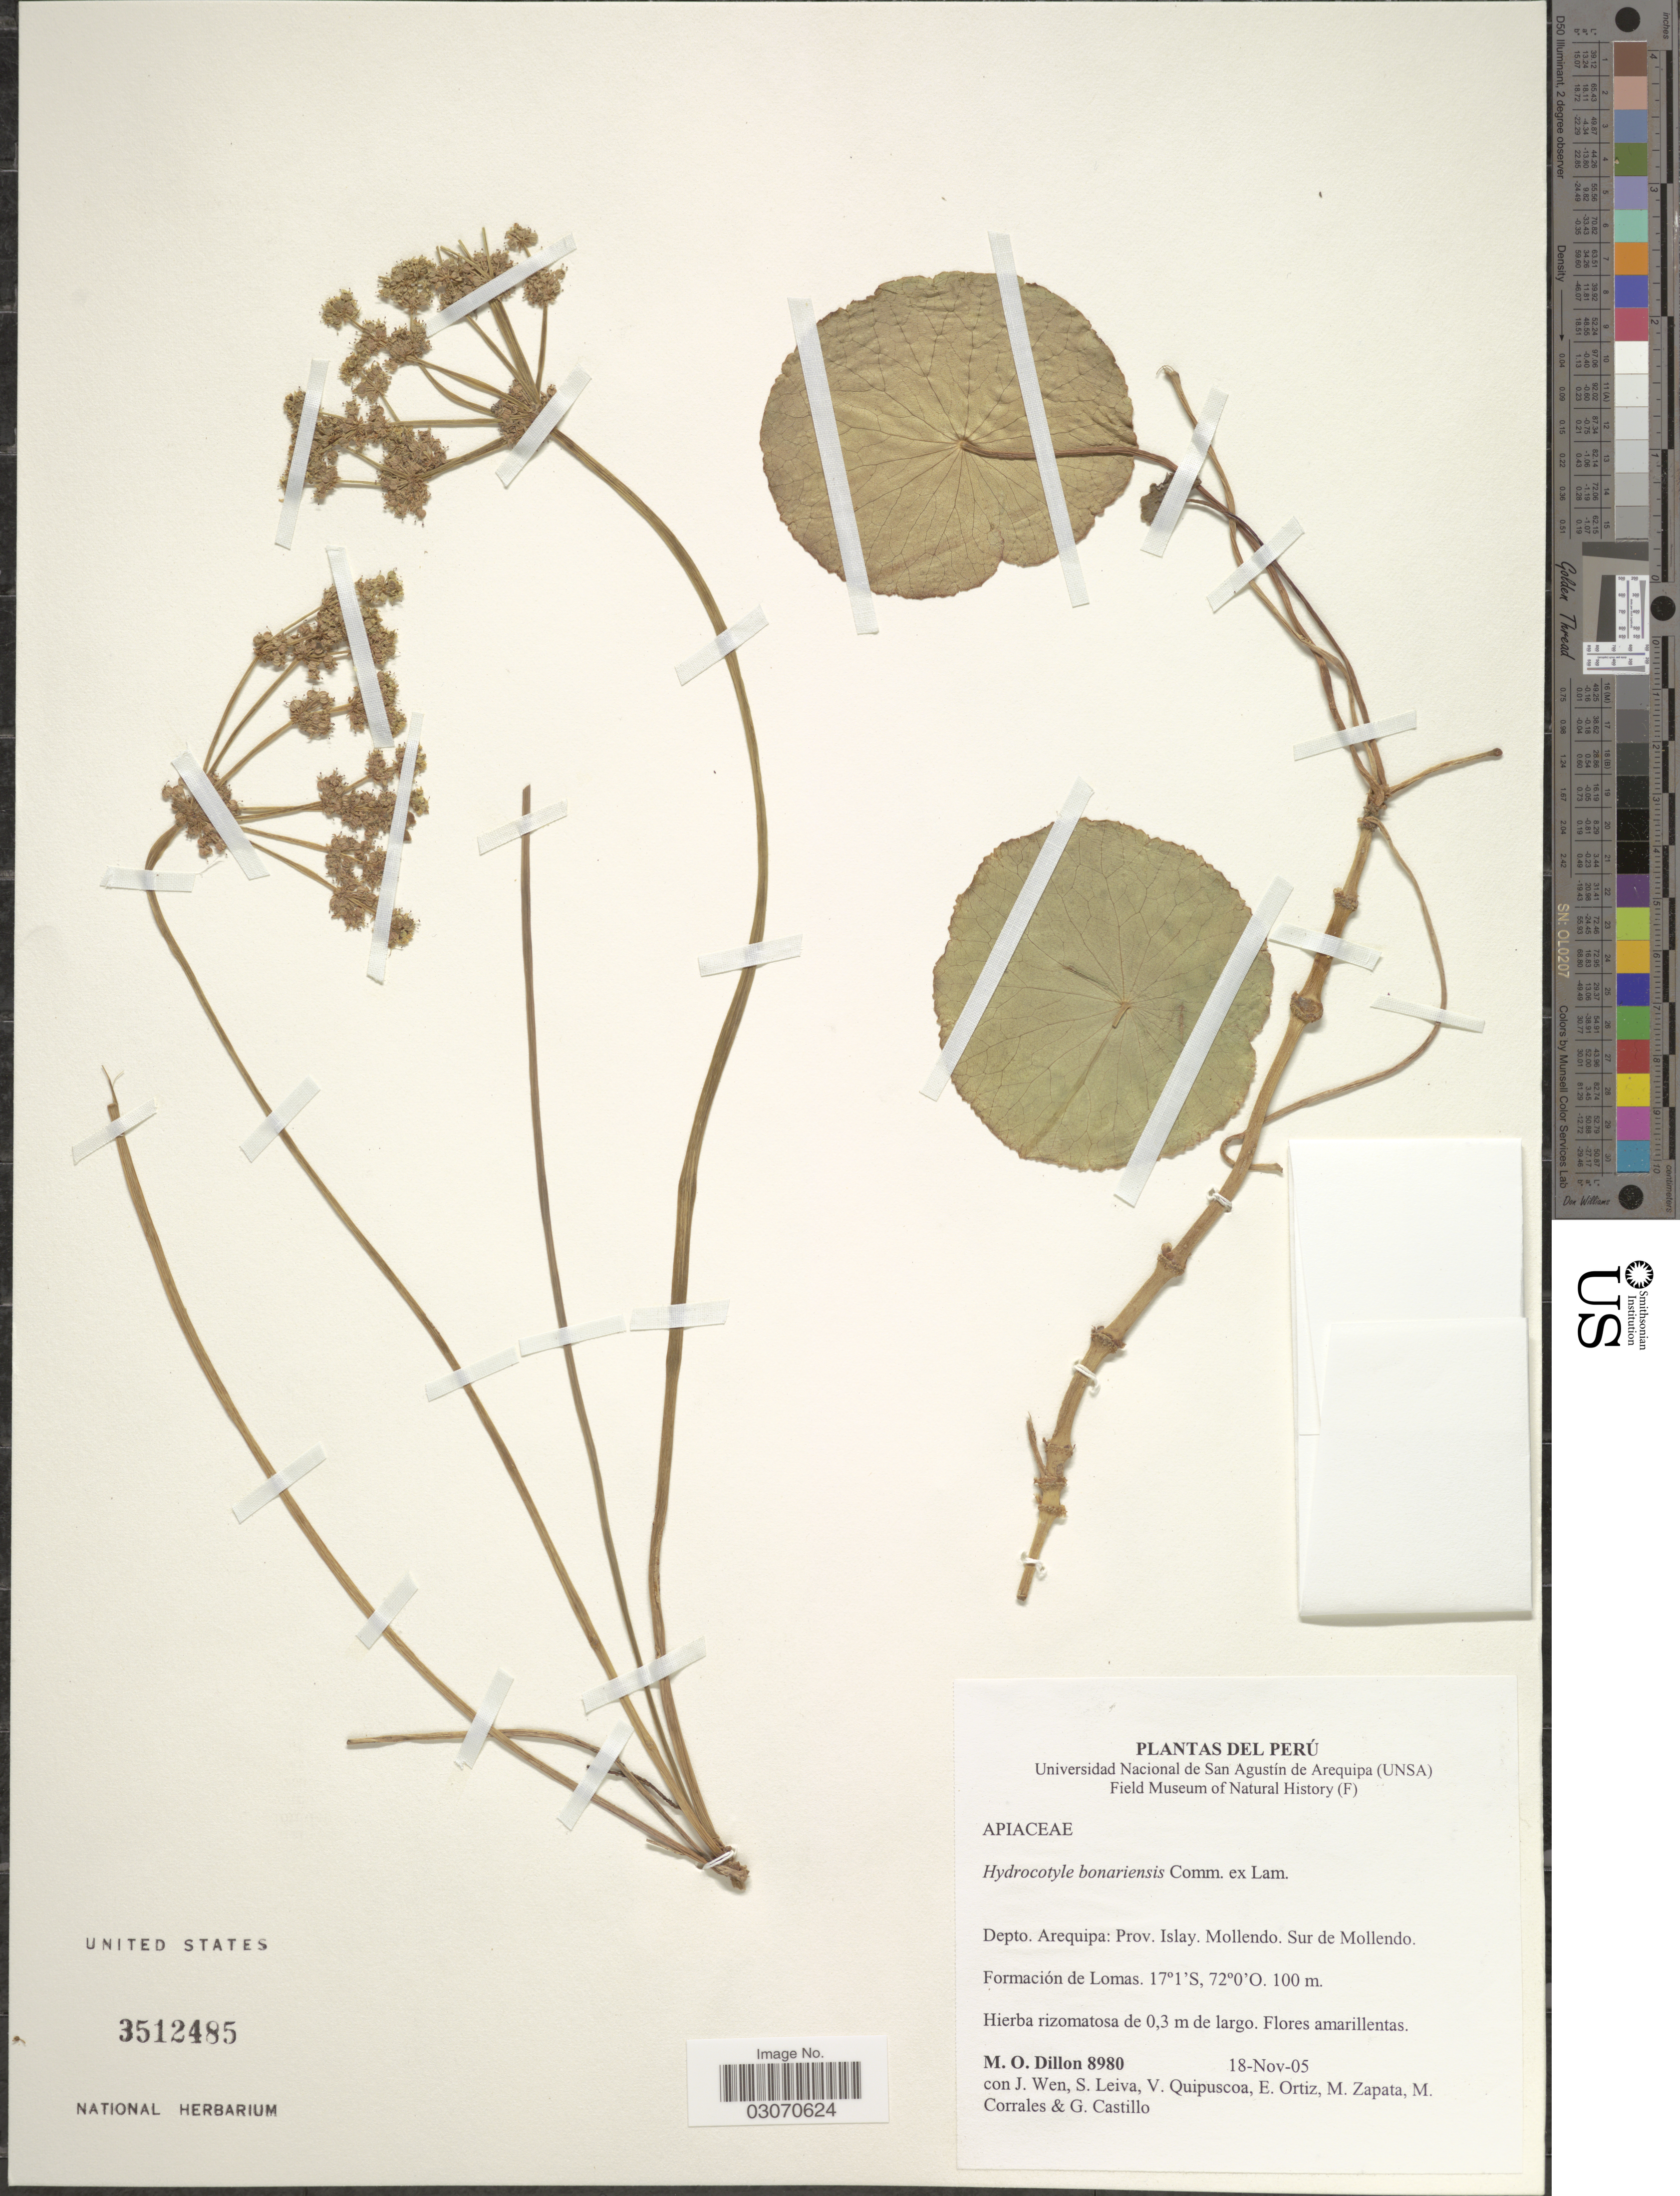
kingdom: Plantae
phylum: Tracheophyta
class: Magnoliopsida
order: Apiales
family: Araliaceae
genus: Hydrocotyle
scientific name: Hydrocotyle bonariensis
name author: Lam.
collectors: M. O. Dillon, J. Wen, S. Leiva, V. Quipuscoa & et al.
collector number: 8980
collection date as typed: Transcribed d/m/y: 18/11/5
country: Peru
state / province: Arequipa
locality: Depto. Arequipa: Prov. Islay. Mollendo. Sur de Mollendo.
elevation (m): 100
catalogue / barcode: US 3512485